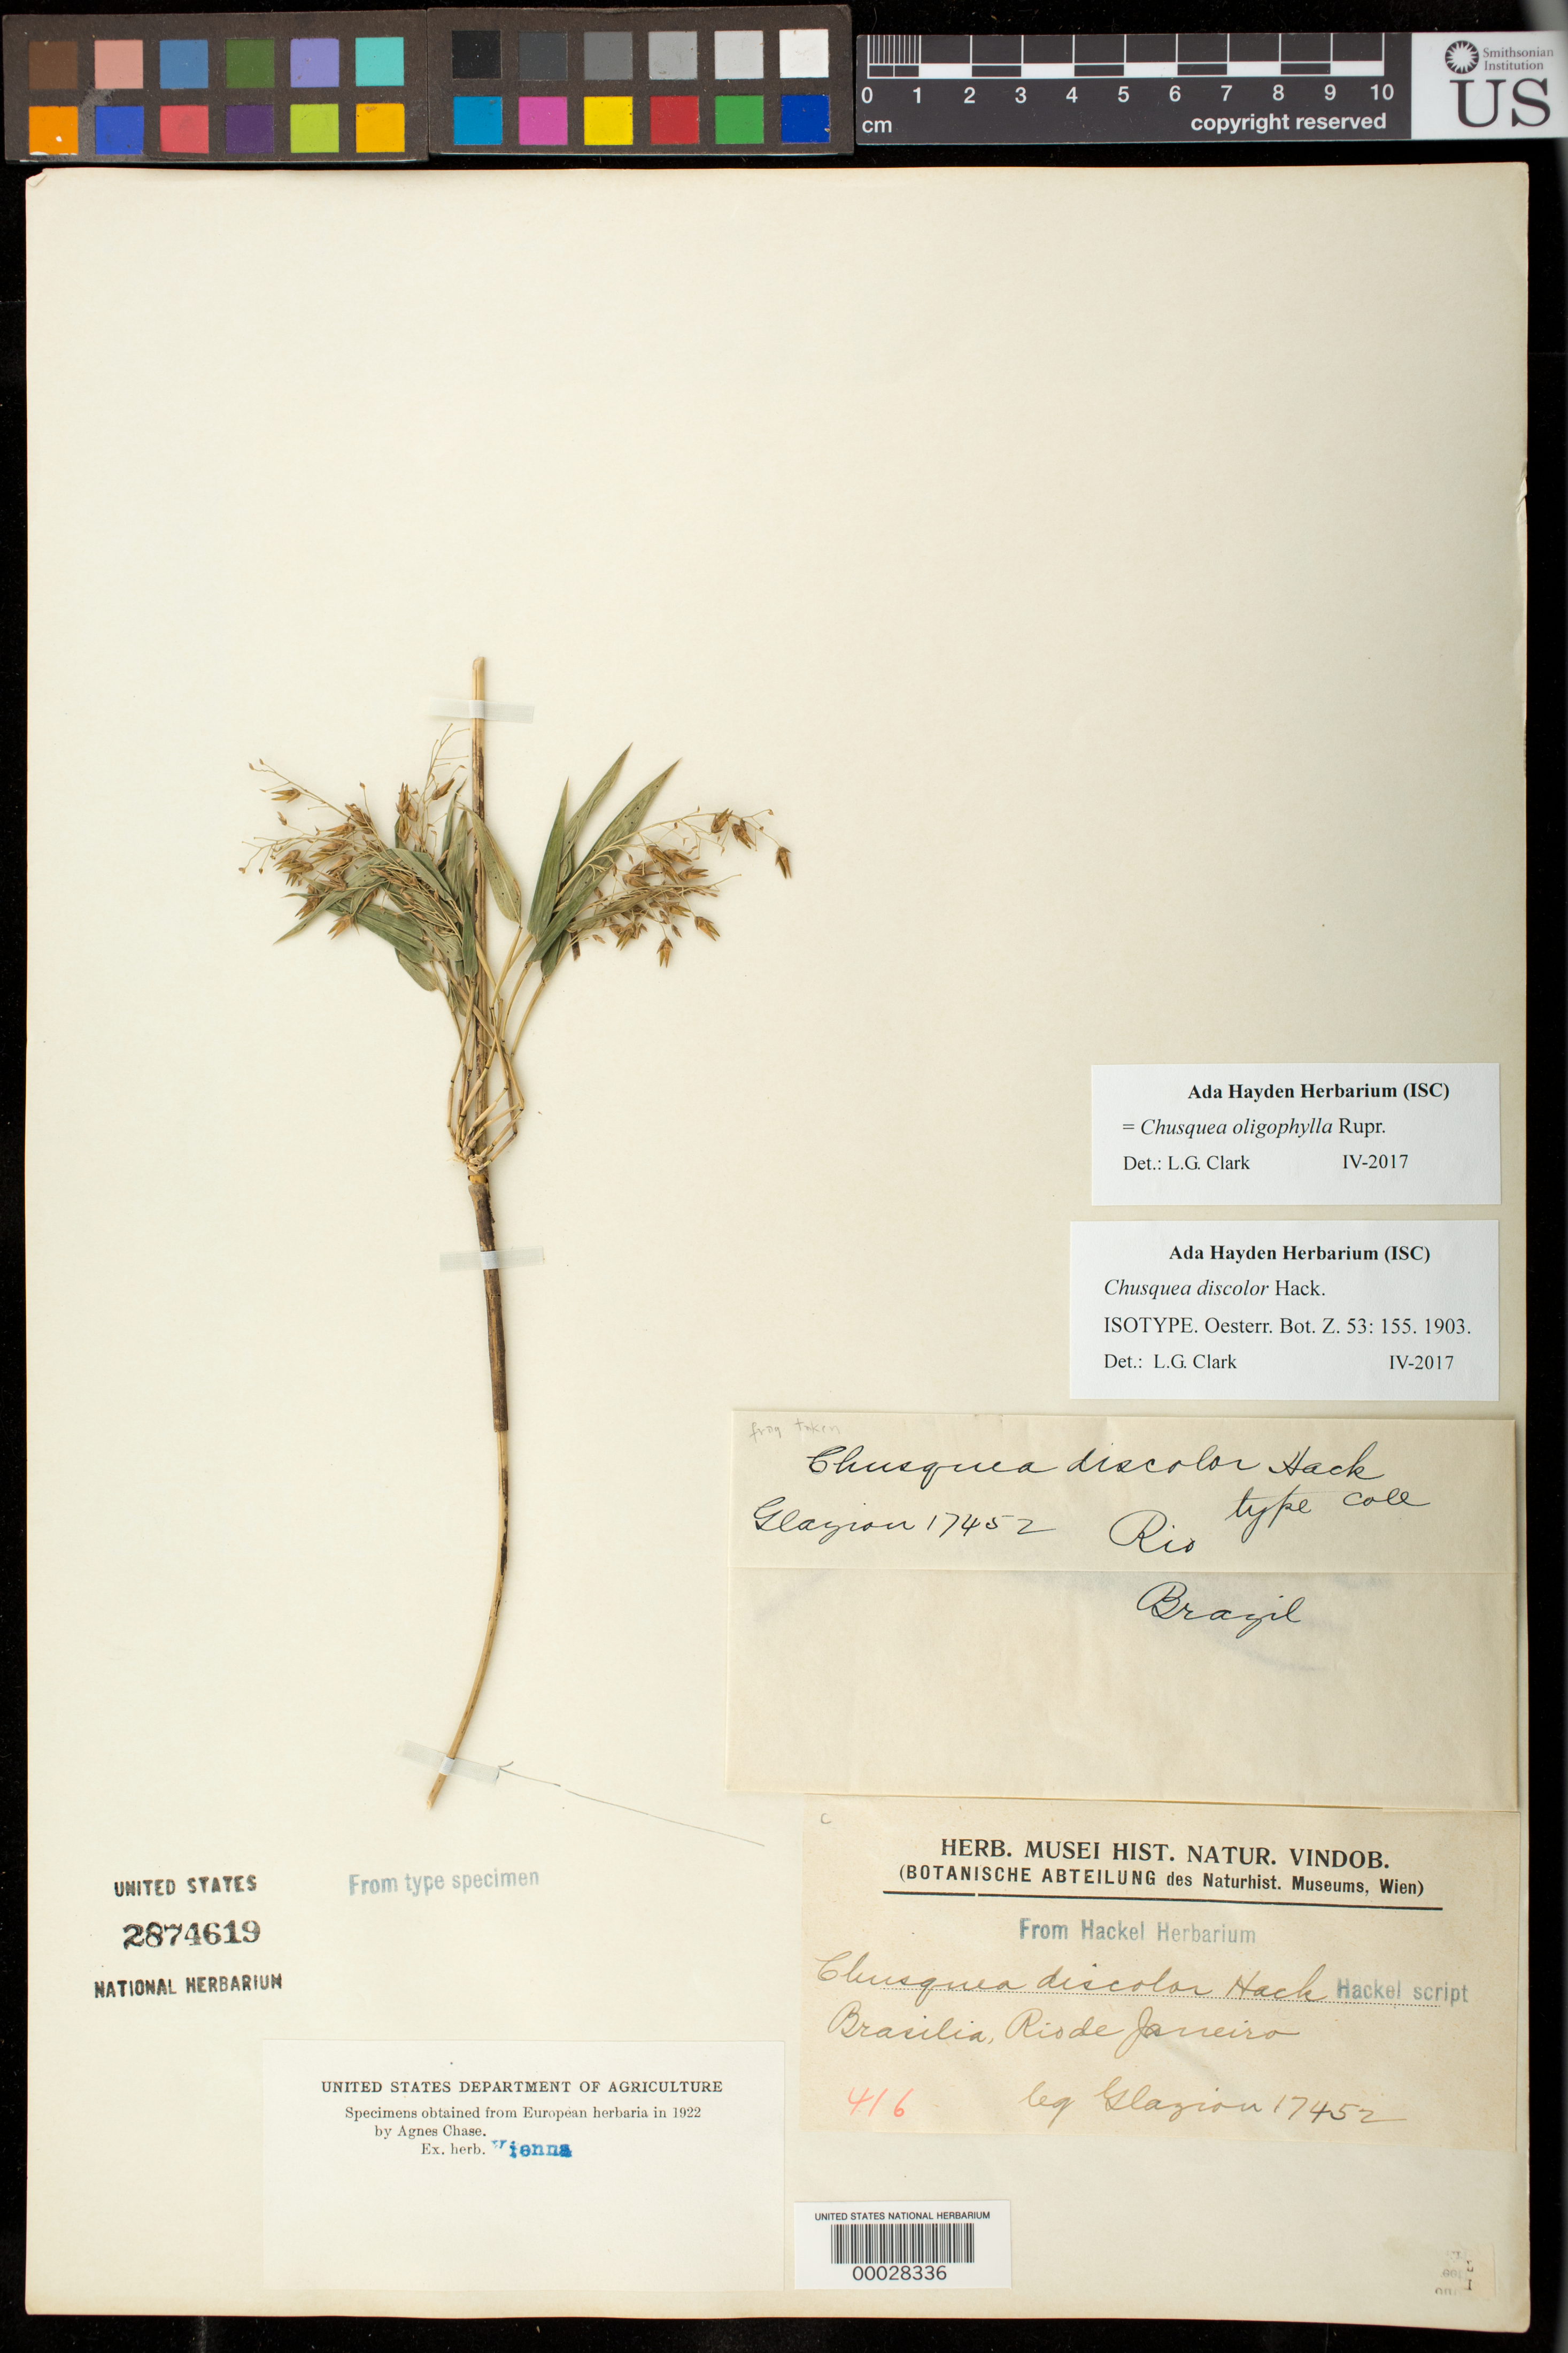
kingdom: Plantae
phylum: Tracheophyta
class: Liliopsida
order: Poales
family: Poaceae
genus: Chusquea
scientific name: Chusquea discolor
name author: Hack.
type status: Isotype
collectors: A. F. M. Glaziou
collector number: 17452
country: Brazil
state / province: Rio de Janeiro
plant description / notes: Fragmentary material of type specimen ex herb. Hackel (Vienna)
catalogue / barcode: US 2874619